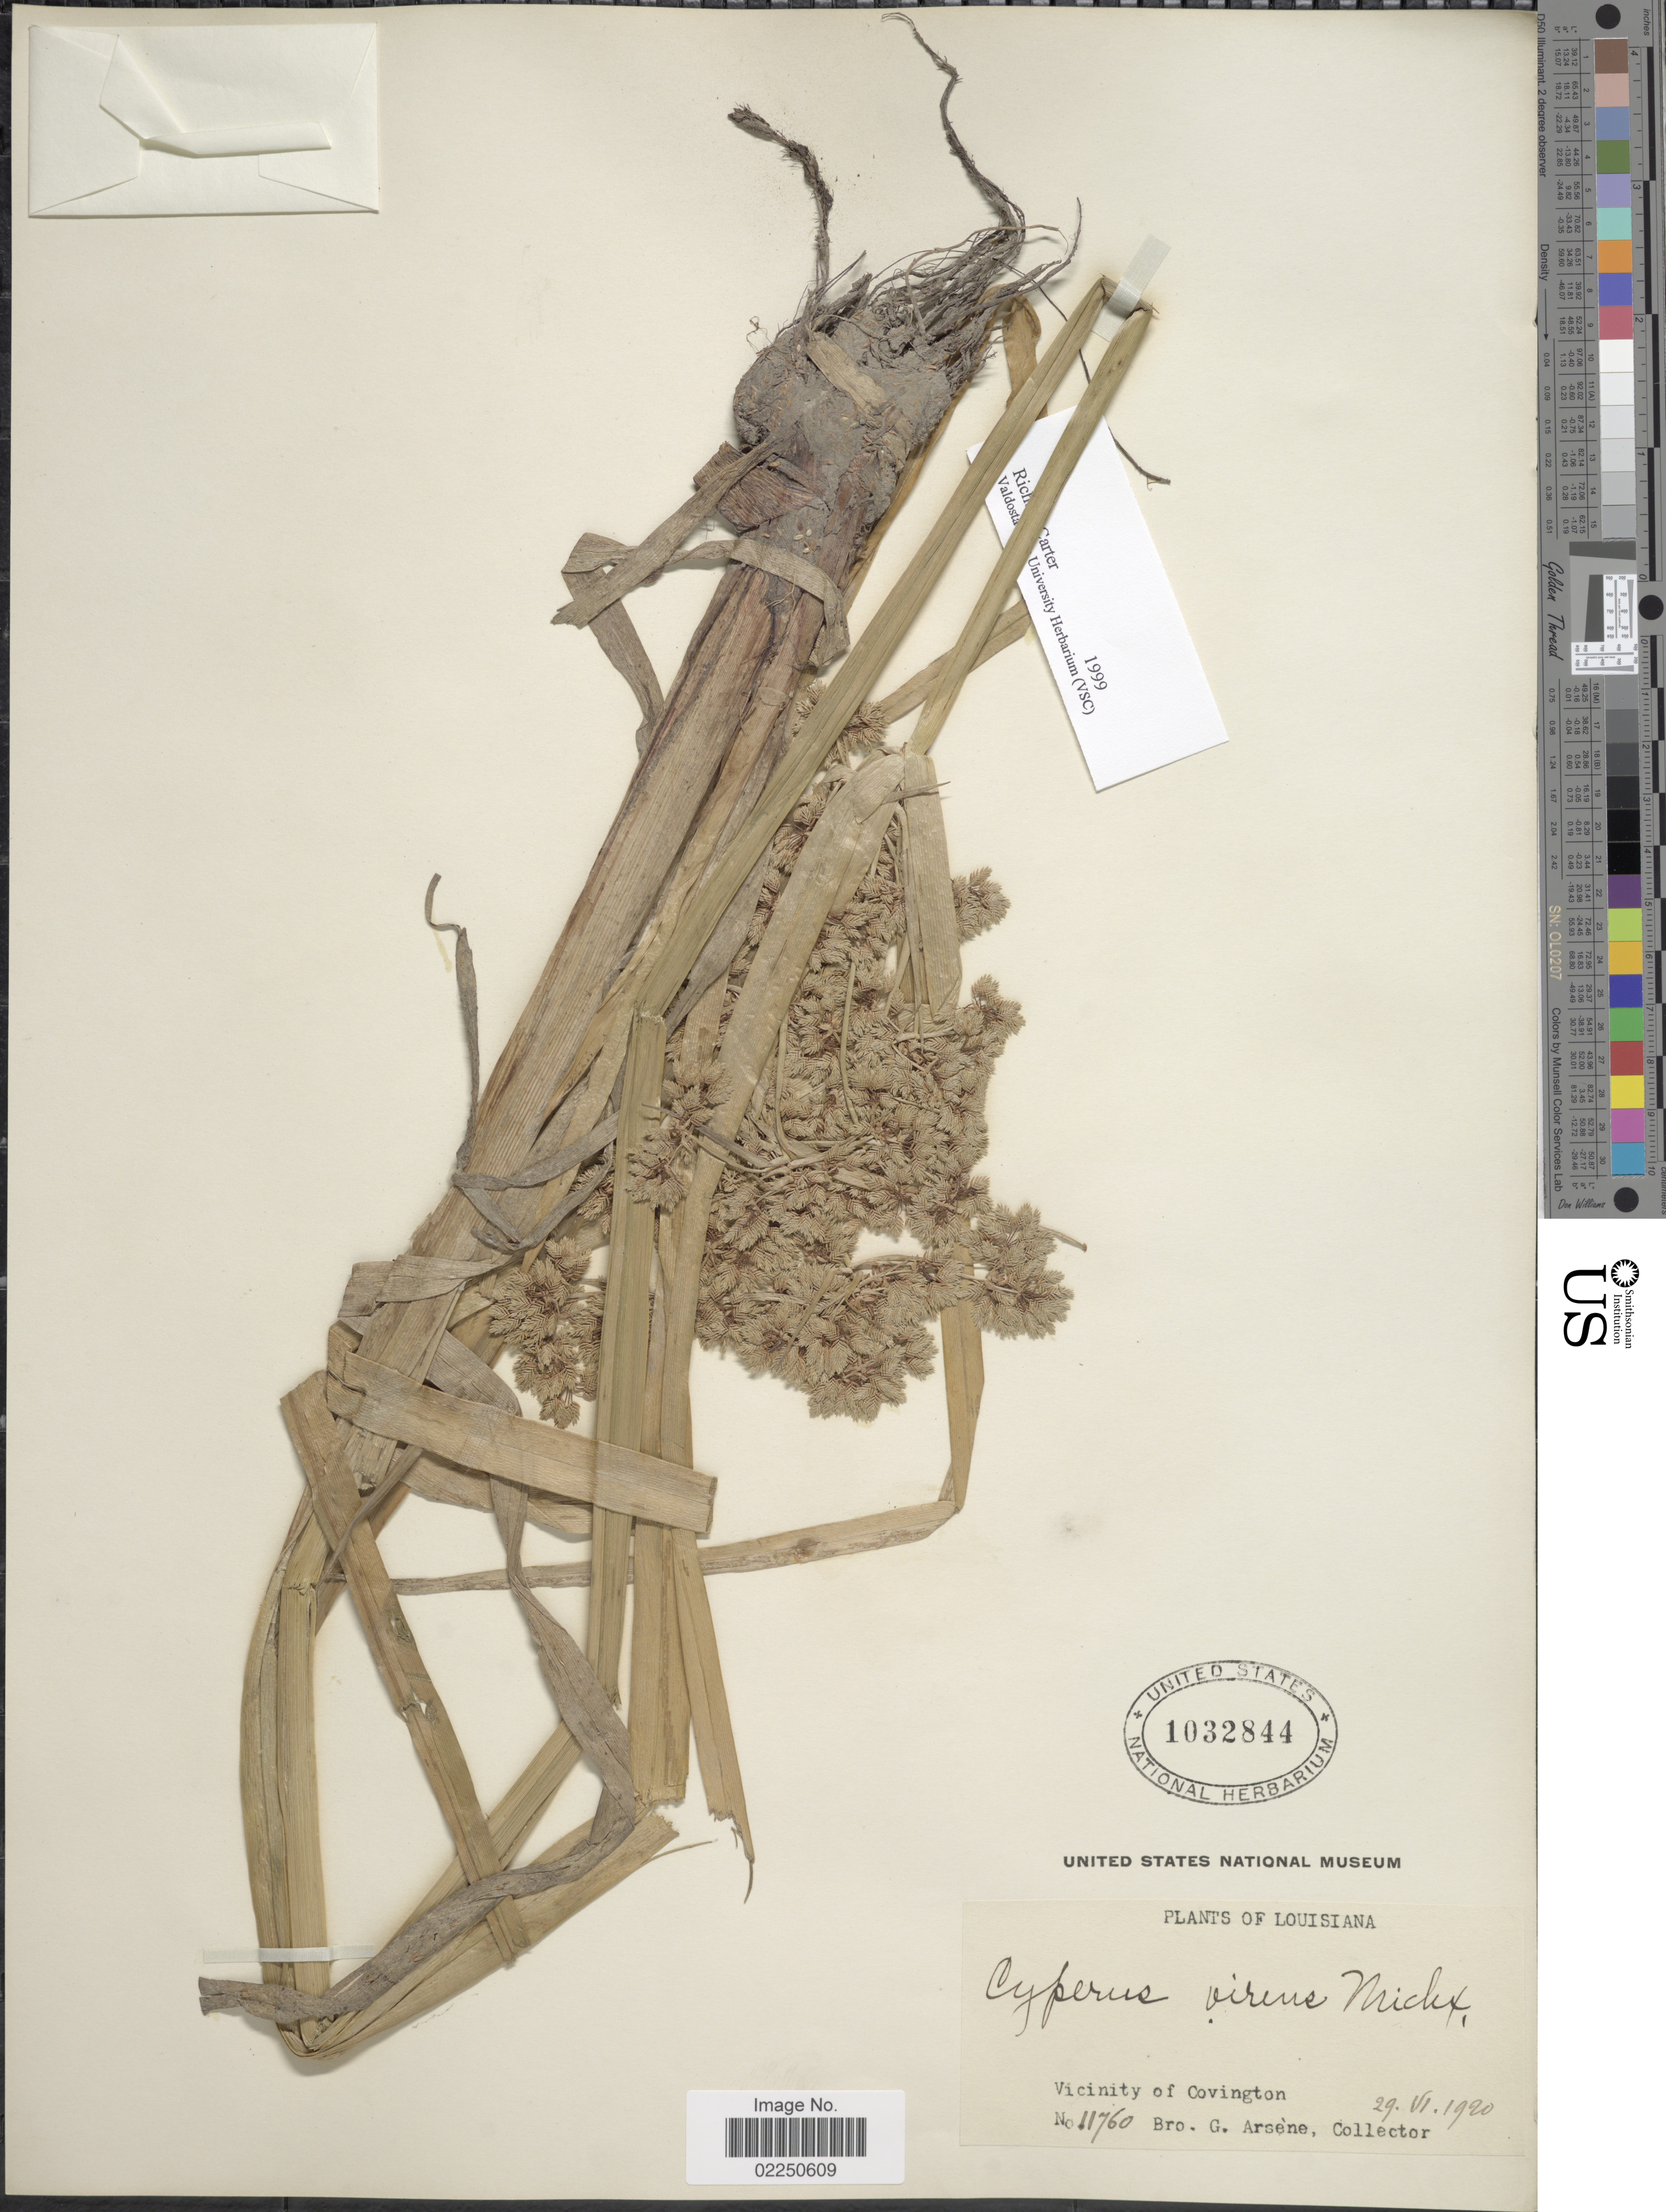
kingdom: Plantae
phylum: Tracheophyta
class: Liliopsida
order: Poales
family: Cyperaceae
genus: Cyperus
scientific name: Cyperus virens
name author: Michx.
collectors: Bro. G. Arsène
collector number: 11760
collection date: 1920-06-29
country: United States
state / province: Louisiana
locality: Vicinity of Covington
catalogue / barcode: US 1032844